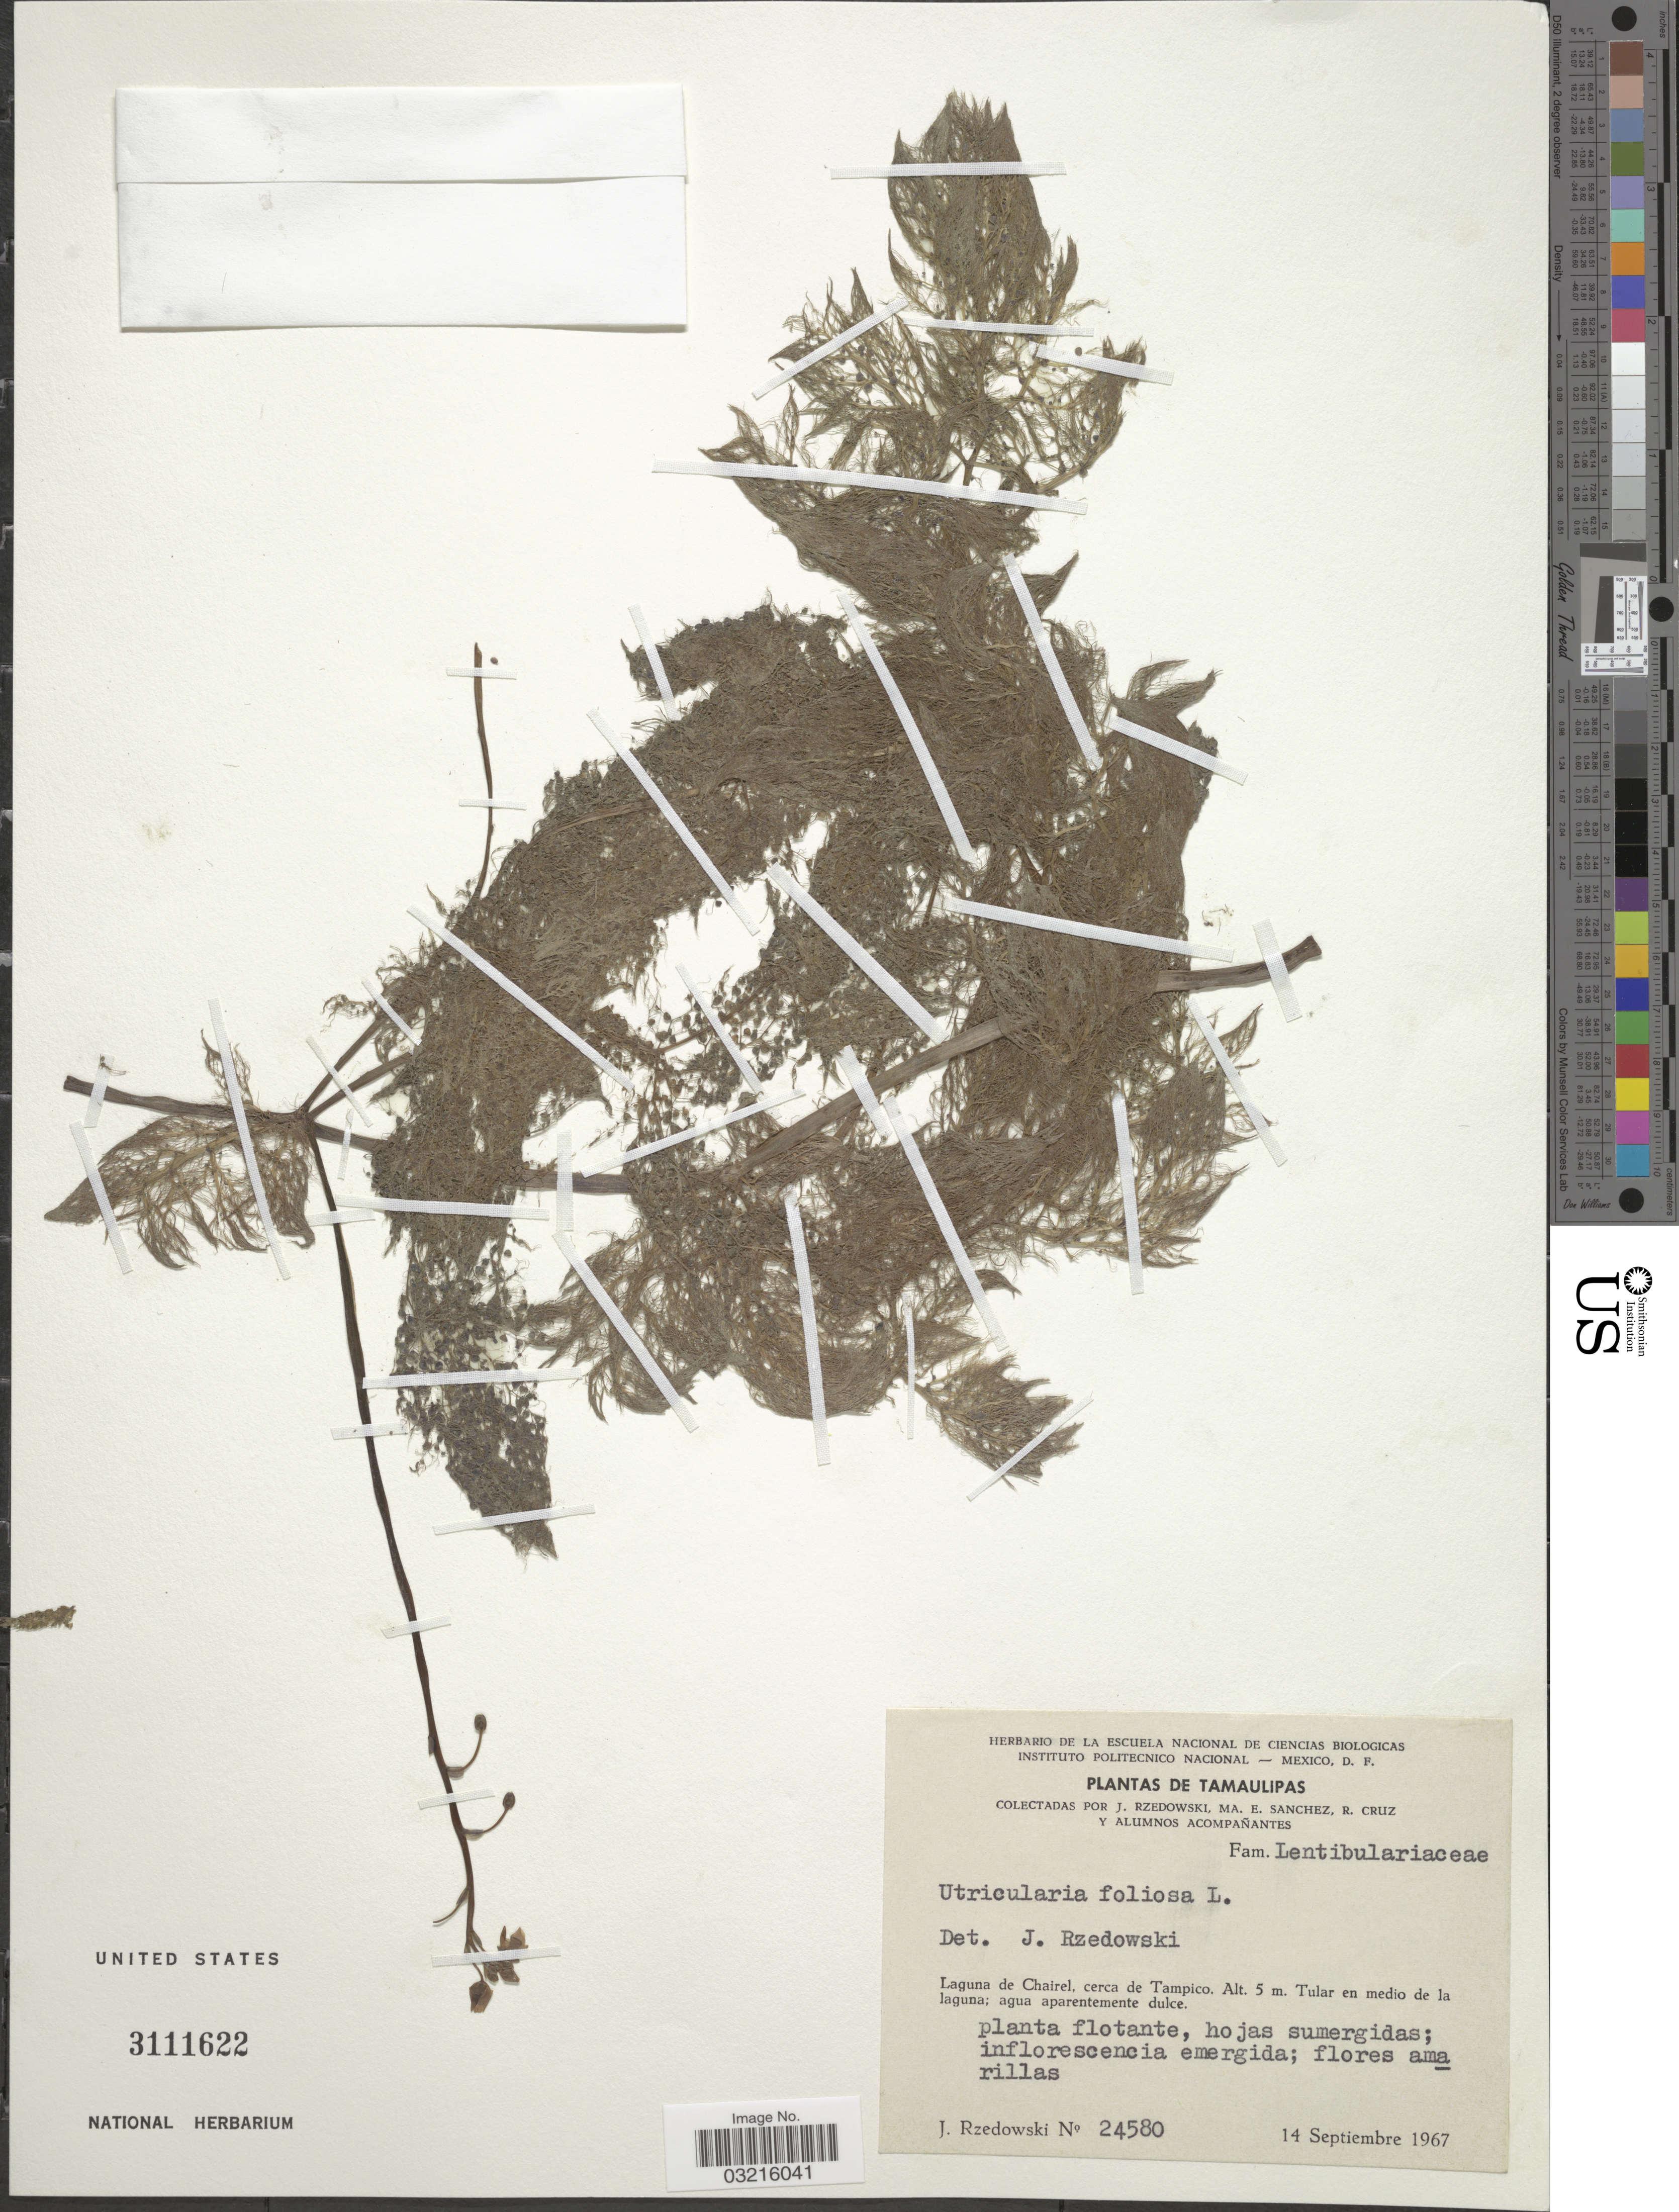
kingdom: Plantae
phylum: Tracheophyta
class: Magnoliopsida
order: Lamiales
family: Lentibulariaceae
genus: Utricularia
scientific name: Utricularia foliosa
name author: L.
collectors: J. Rzedowski, Sánchez, MA. E., R. Cruz & Alumnos Acompañantes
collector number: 24580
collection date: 1967-09-14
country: Mexico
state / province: Tamaulipas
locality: Laguna de Chairel, cerca de Tampico.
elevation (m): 5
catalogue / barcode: US 3111622